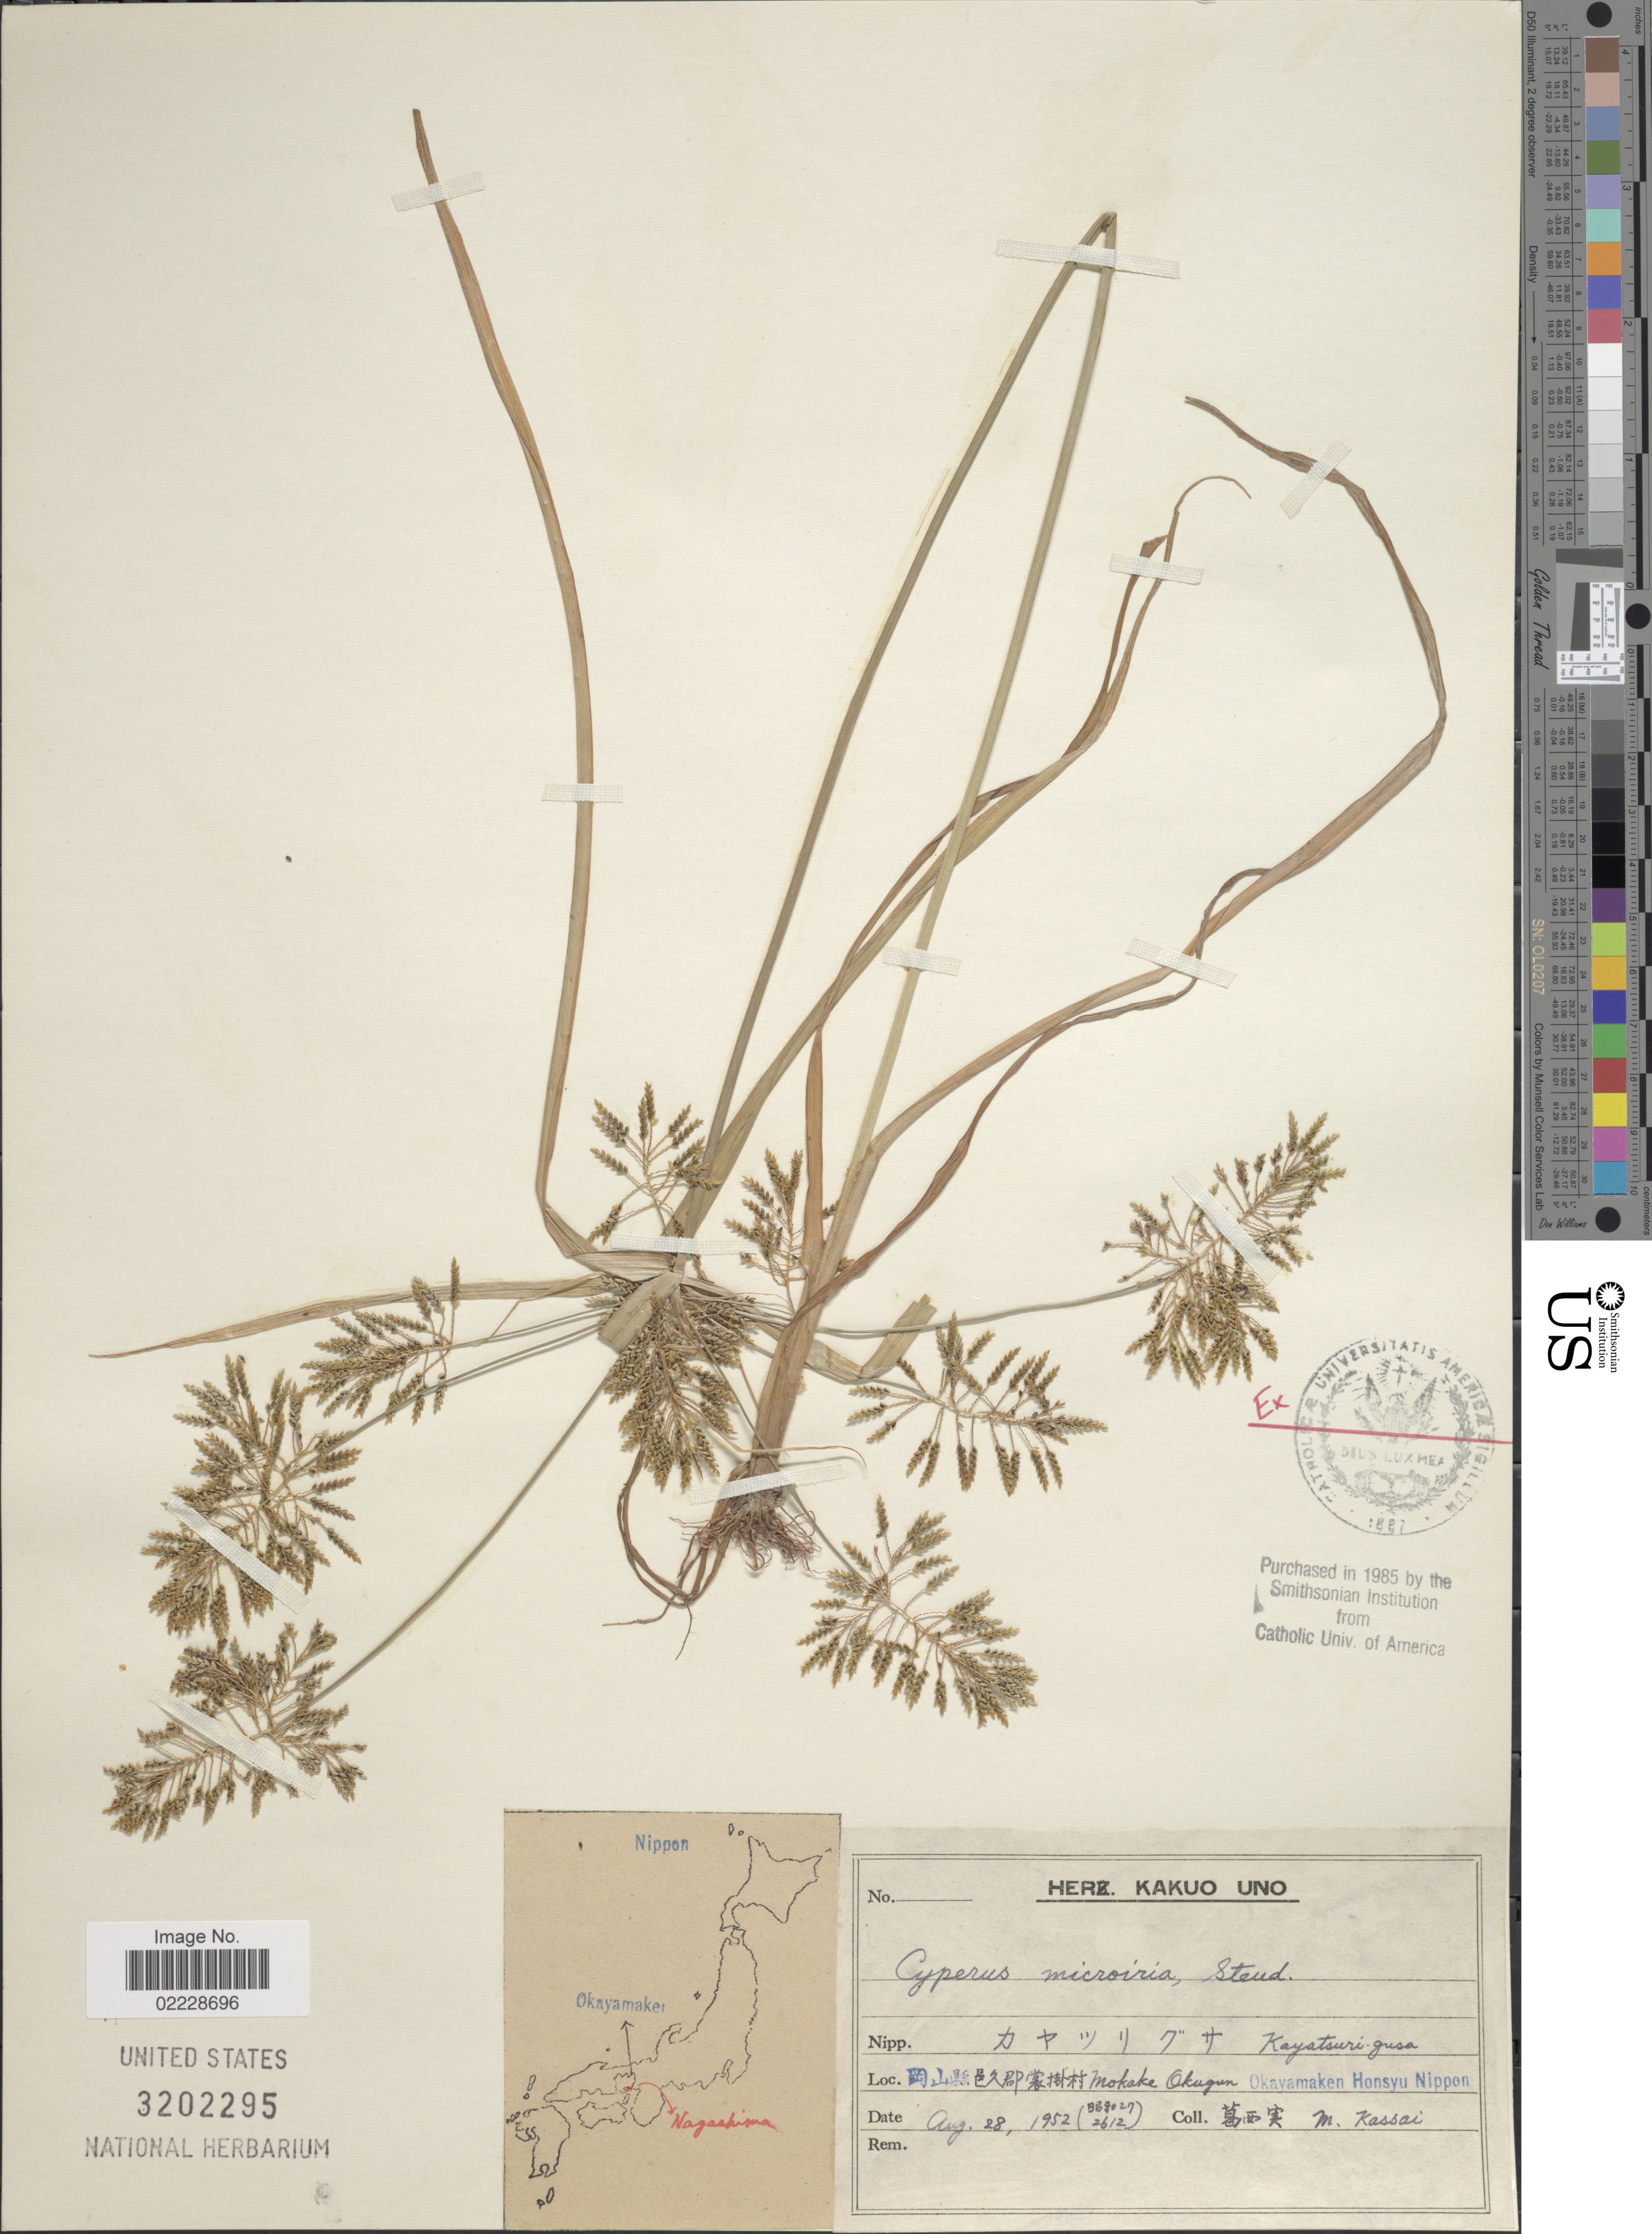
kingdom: Plantae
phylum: Tracheophyta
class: Liliopsida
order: Poales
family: Cyperaceae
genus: Cyperus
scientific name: Cyperus microiria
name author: Steud.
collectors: M. Kassai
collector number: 2612?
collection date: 1952-08-28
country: Japan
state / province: Okayama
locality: Mokake Okugun, Okayamaken Honsyu Nippon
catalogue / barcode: US 3202295